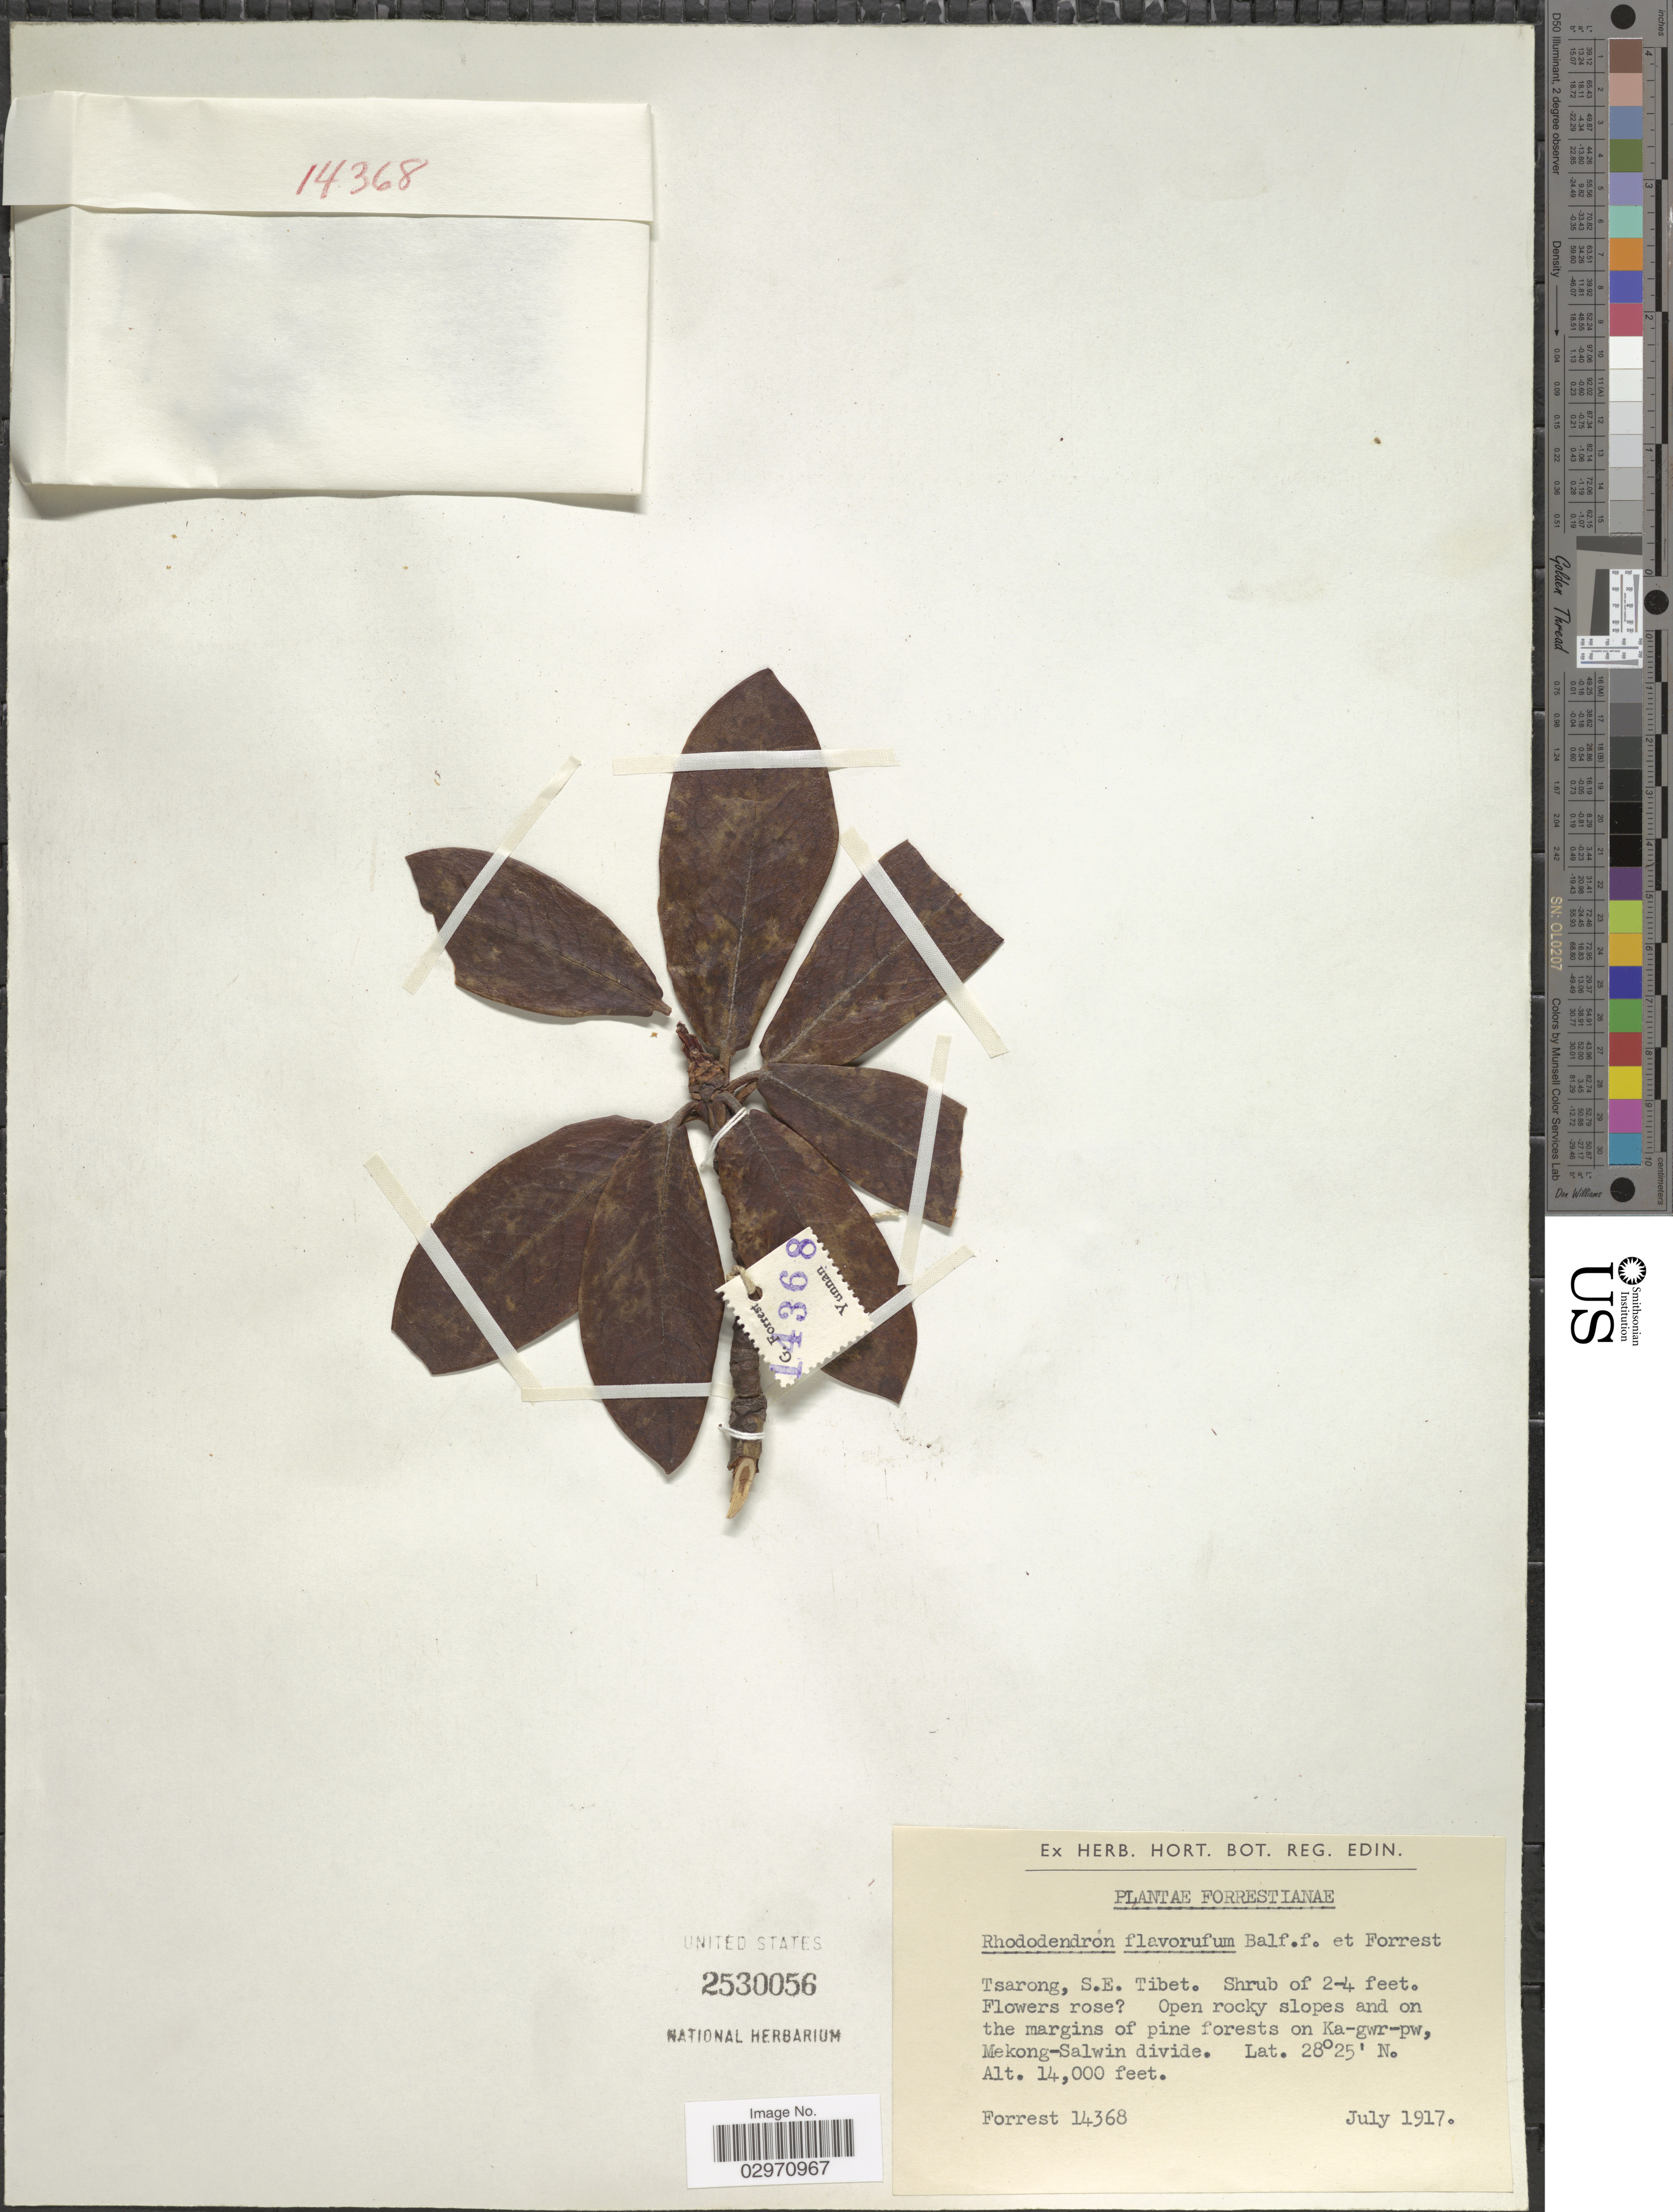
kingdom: Plantae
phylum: Tracheophyta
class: Magnoliopsida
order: Ericales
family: Ericaceae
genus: Rhododendron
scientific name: Rhododendron flavorufum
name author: Balf. f. & Forrest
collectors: -. Forrest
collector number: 14368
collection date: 1917-07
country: China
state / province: Xizang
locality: Tsarong, S.E. Tibet. On Ka-gwr-pw, Mekong-Salwin divide.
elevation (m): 4267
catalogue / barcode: US 2530056